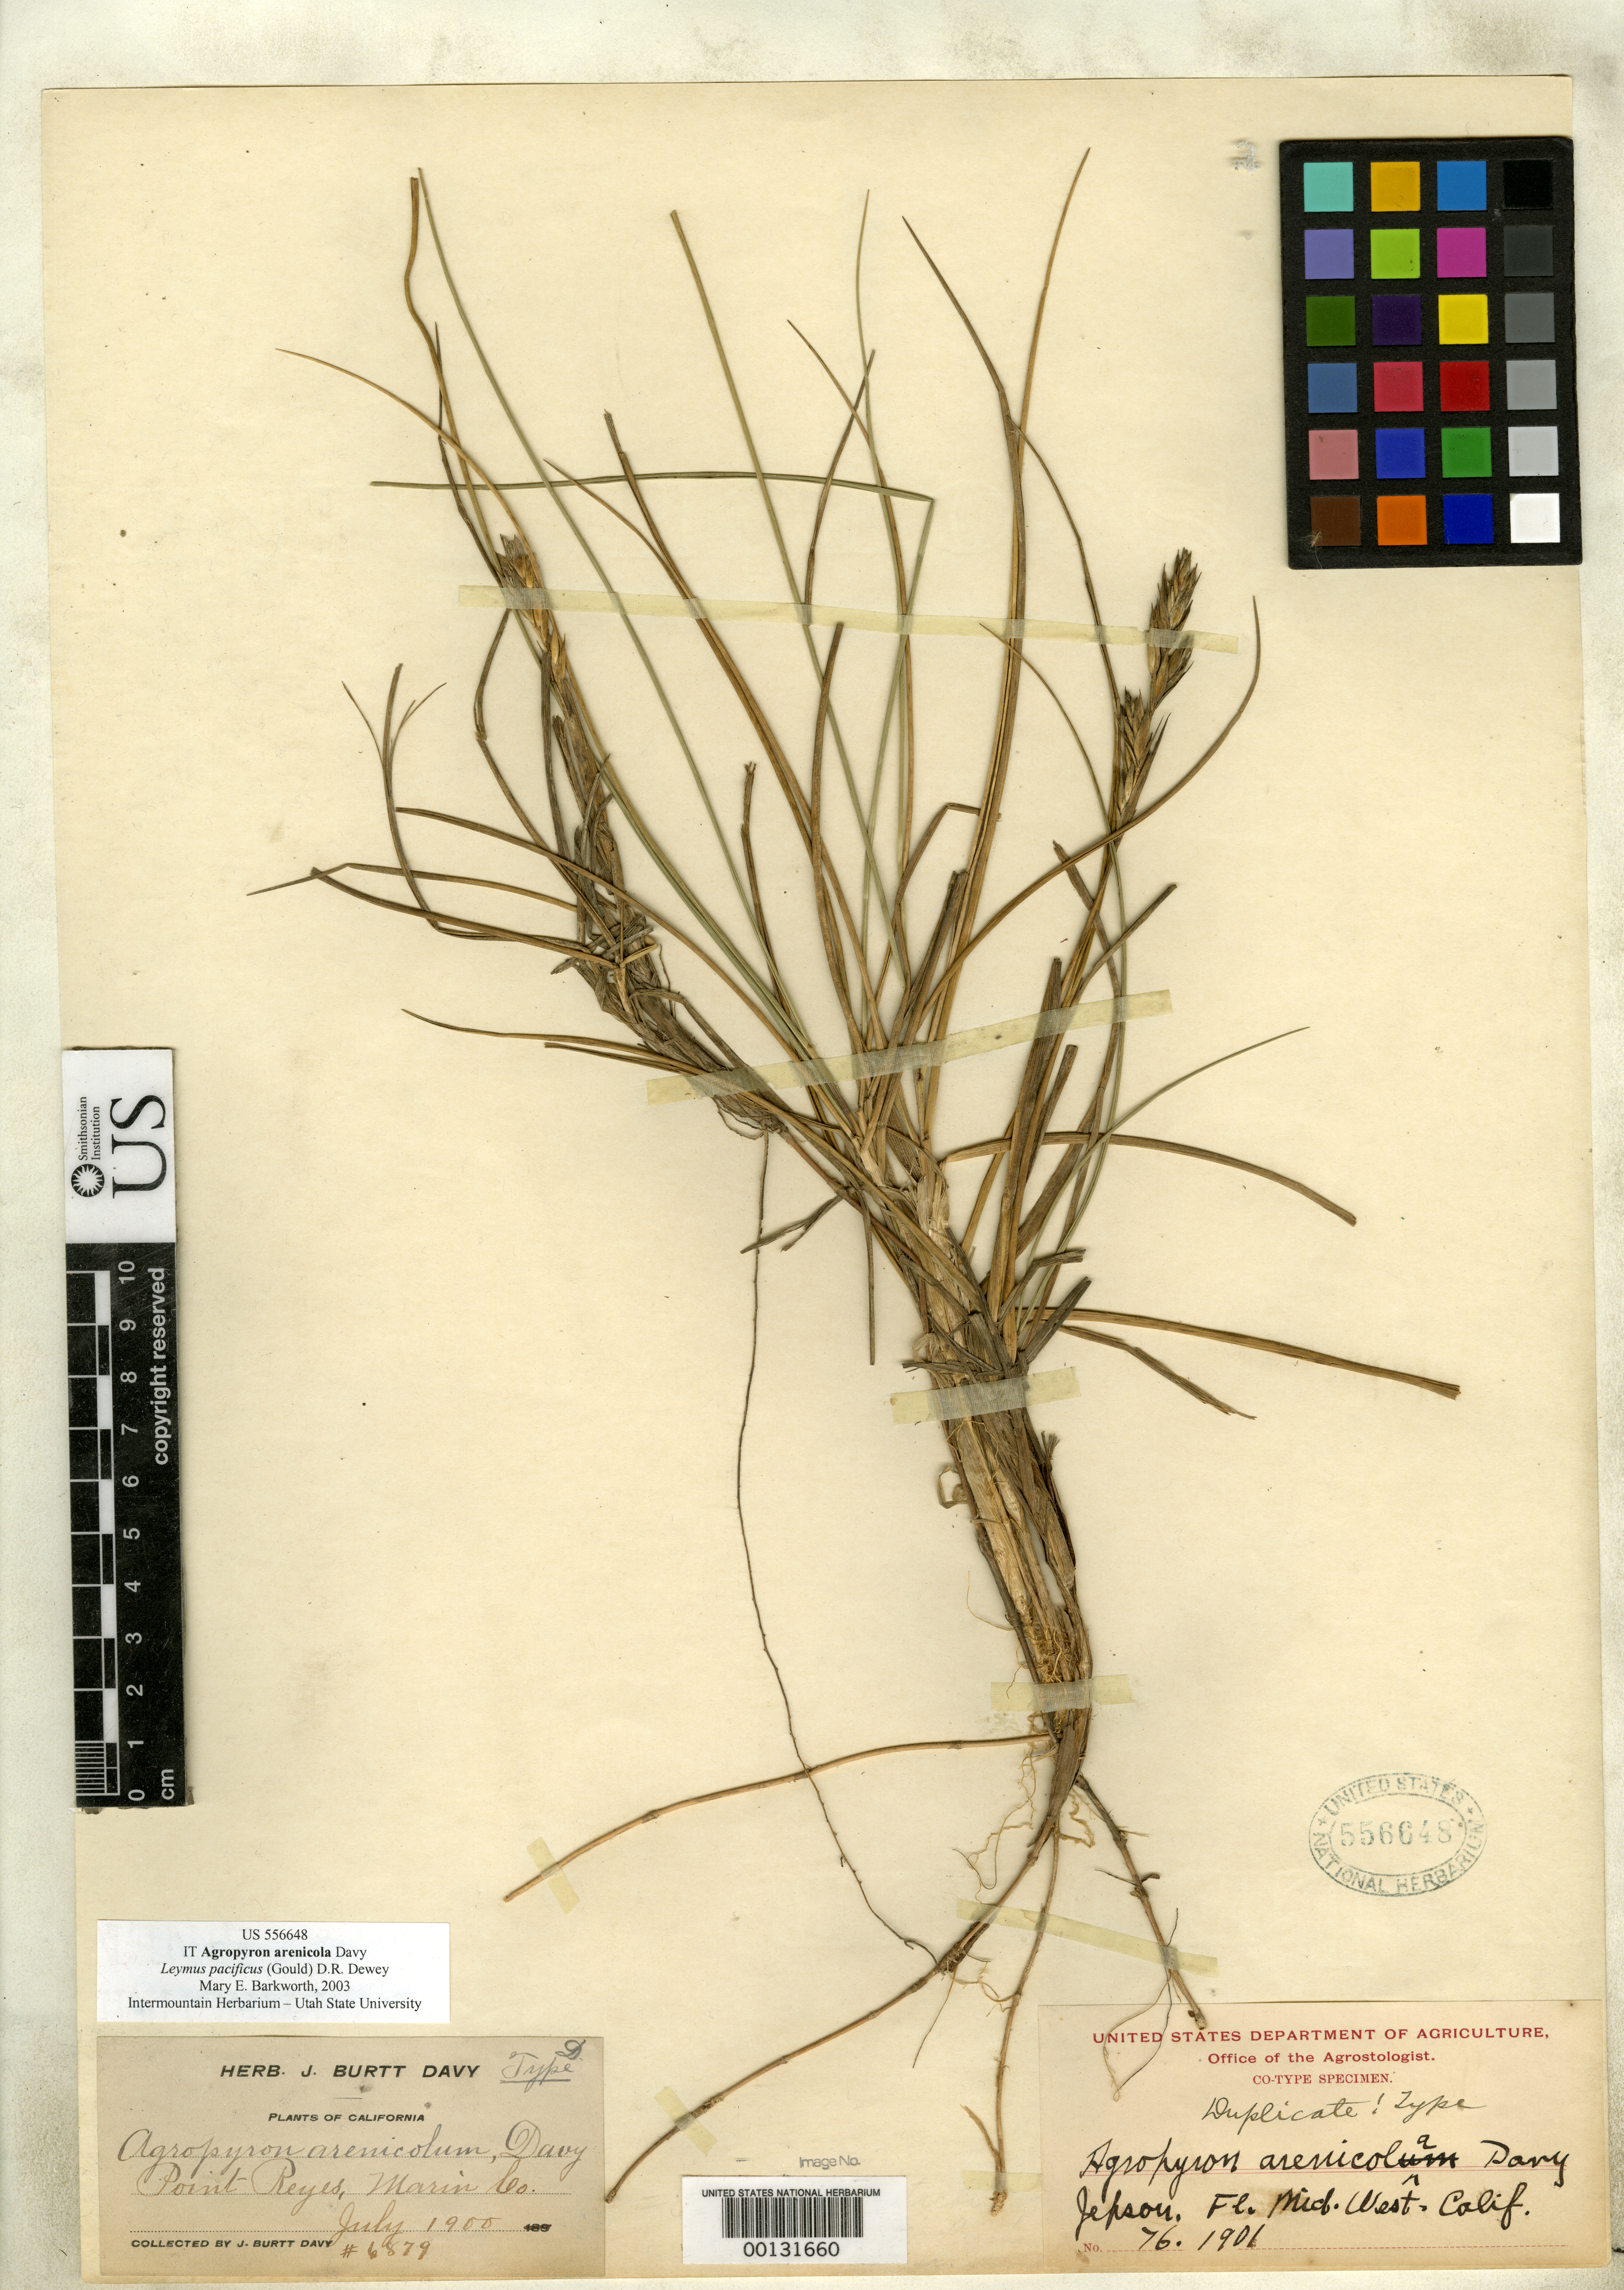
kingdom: Plantae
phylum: Tracheophyta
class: Liliopsida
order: Poales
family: Poaceae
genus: Agropyron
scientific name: Agropyron arenicola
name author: Burtt Davy in Jeps.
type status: Isotype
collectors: J. Burtt Davy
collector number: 6879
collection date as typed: Jul 1900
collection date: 1900-07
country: United States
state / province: California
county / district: Marin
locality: Pt. Reyes.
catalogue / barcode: US 556648